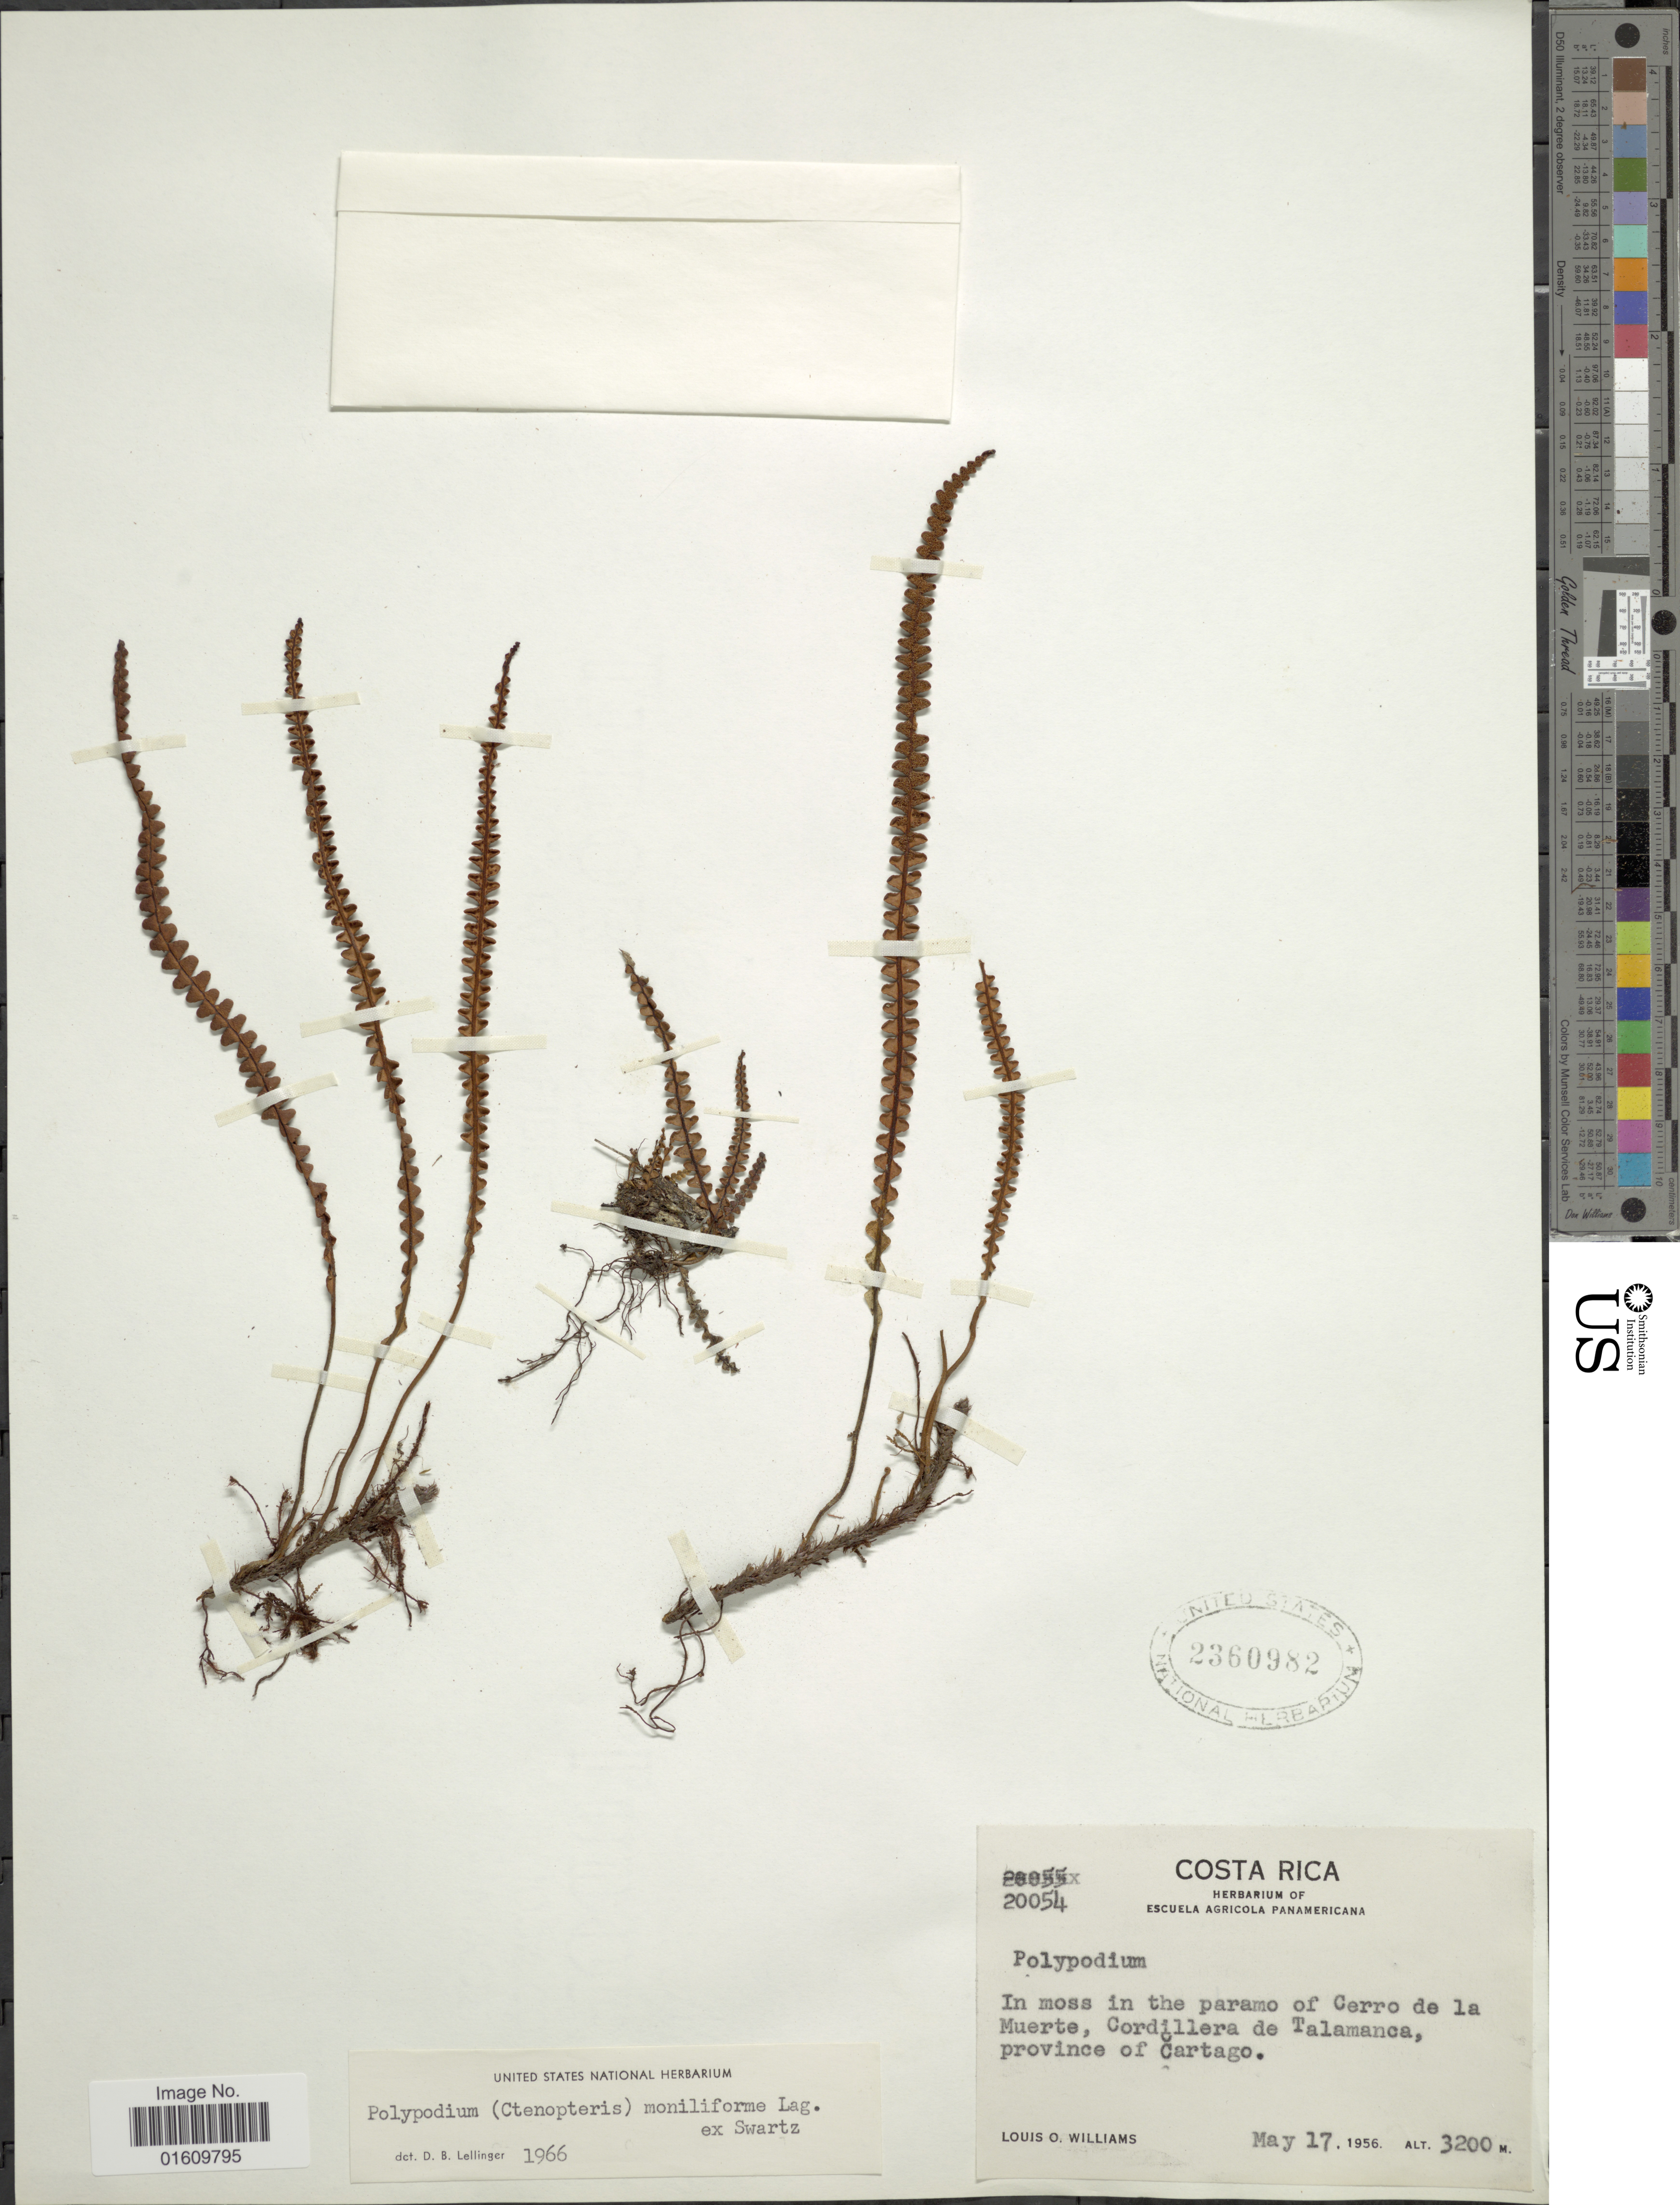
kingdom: Plantae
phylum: Tracheophyta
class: Polypodiopsida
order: Polypodiales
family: Polypodiaceae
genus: Melpomene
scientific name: Melpomene moniliformis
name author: (Lag. ex Sw.) A.R. Sm. & R.C. Moran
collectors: L. O. Williams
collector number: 20054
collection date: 1956-05-17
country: Costa Rica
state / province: Cartago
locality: In moss in the paramo of Cerro de la Muerte, Cordillera de Talamanca, province of Cartago.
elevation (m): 3200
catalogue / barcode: US 2360982